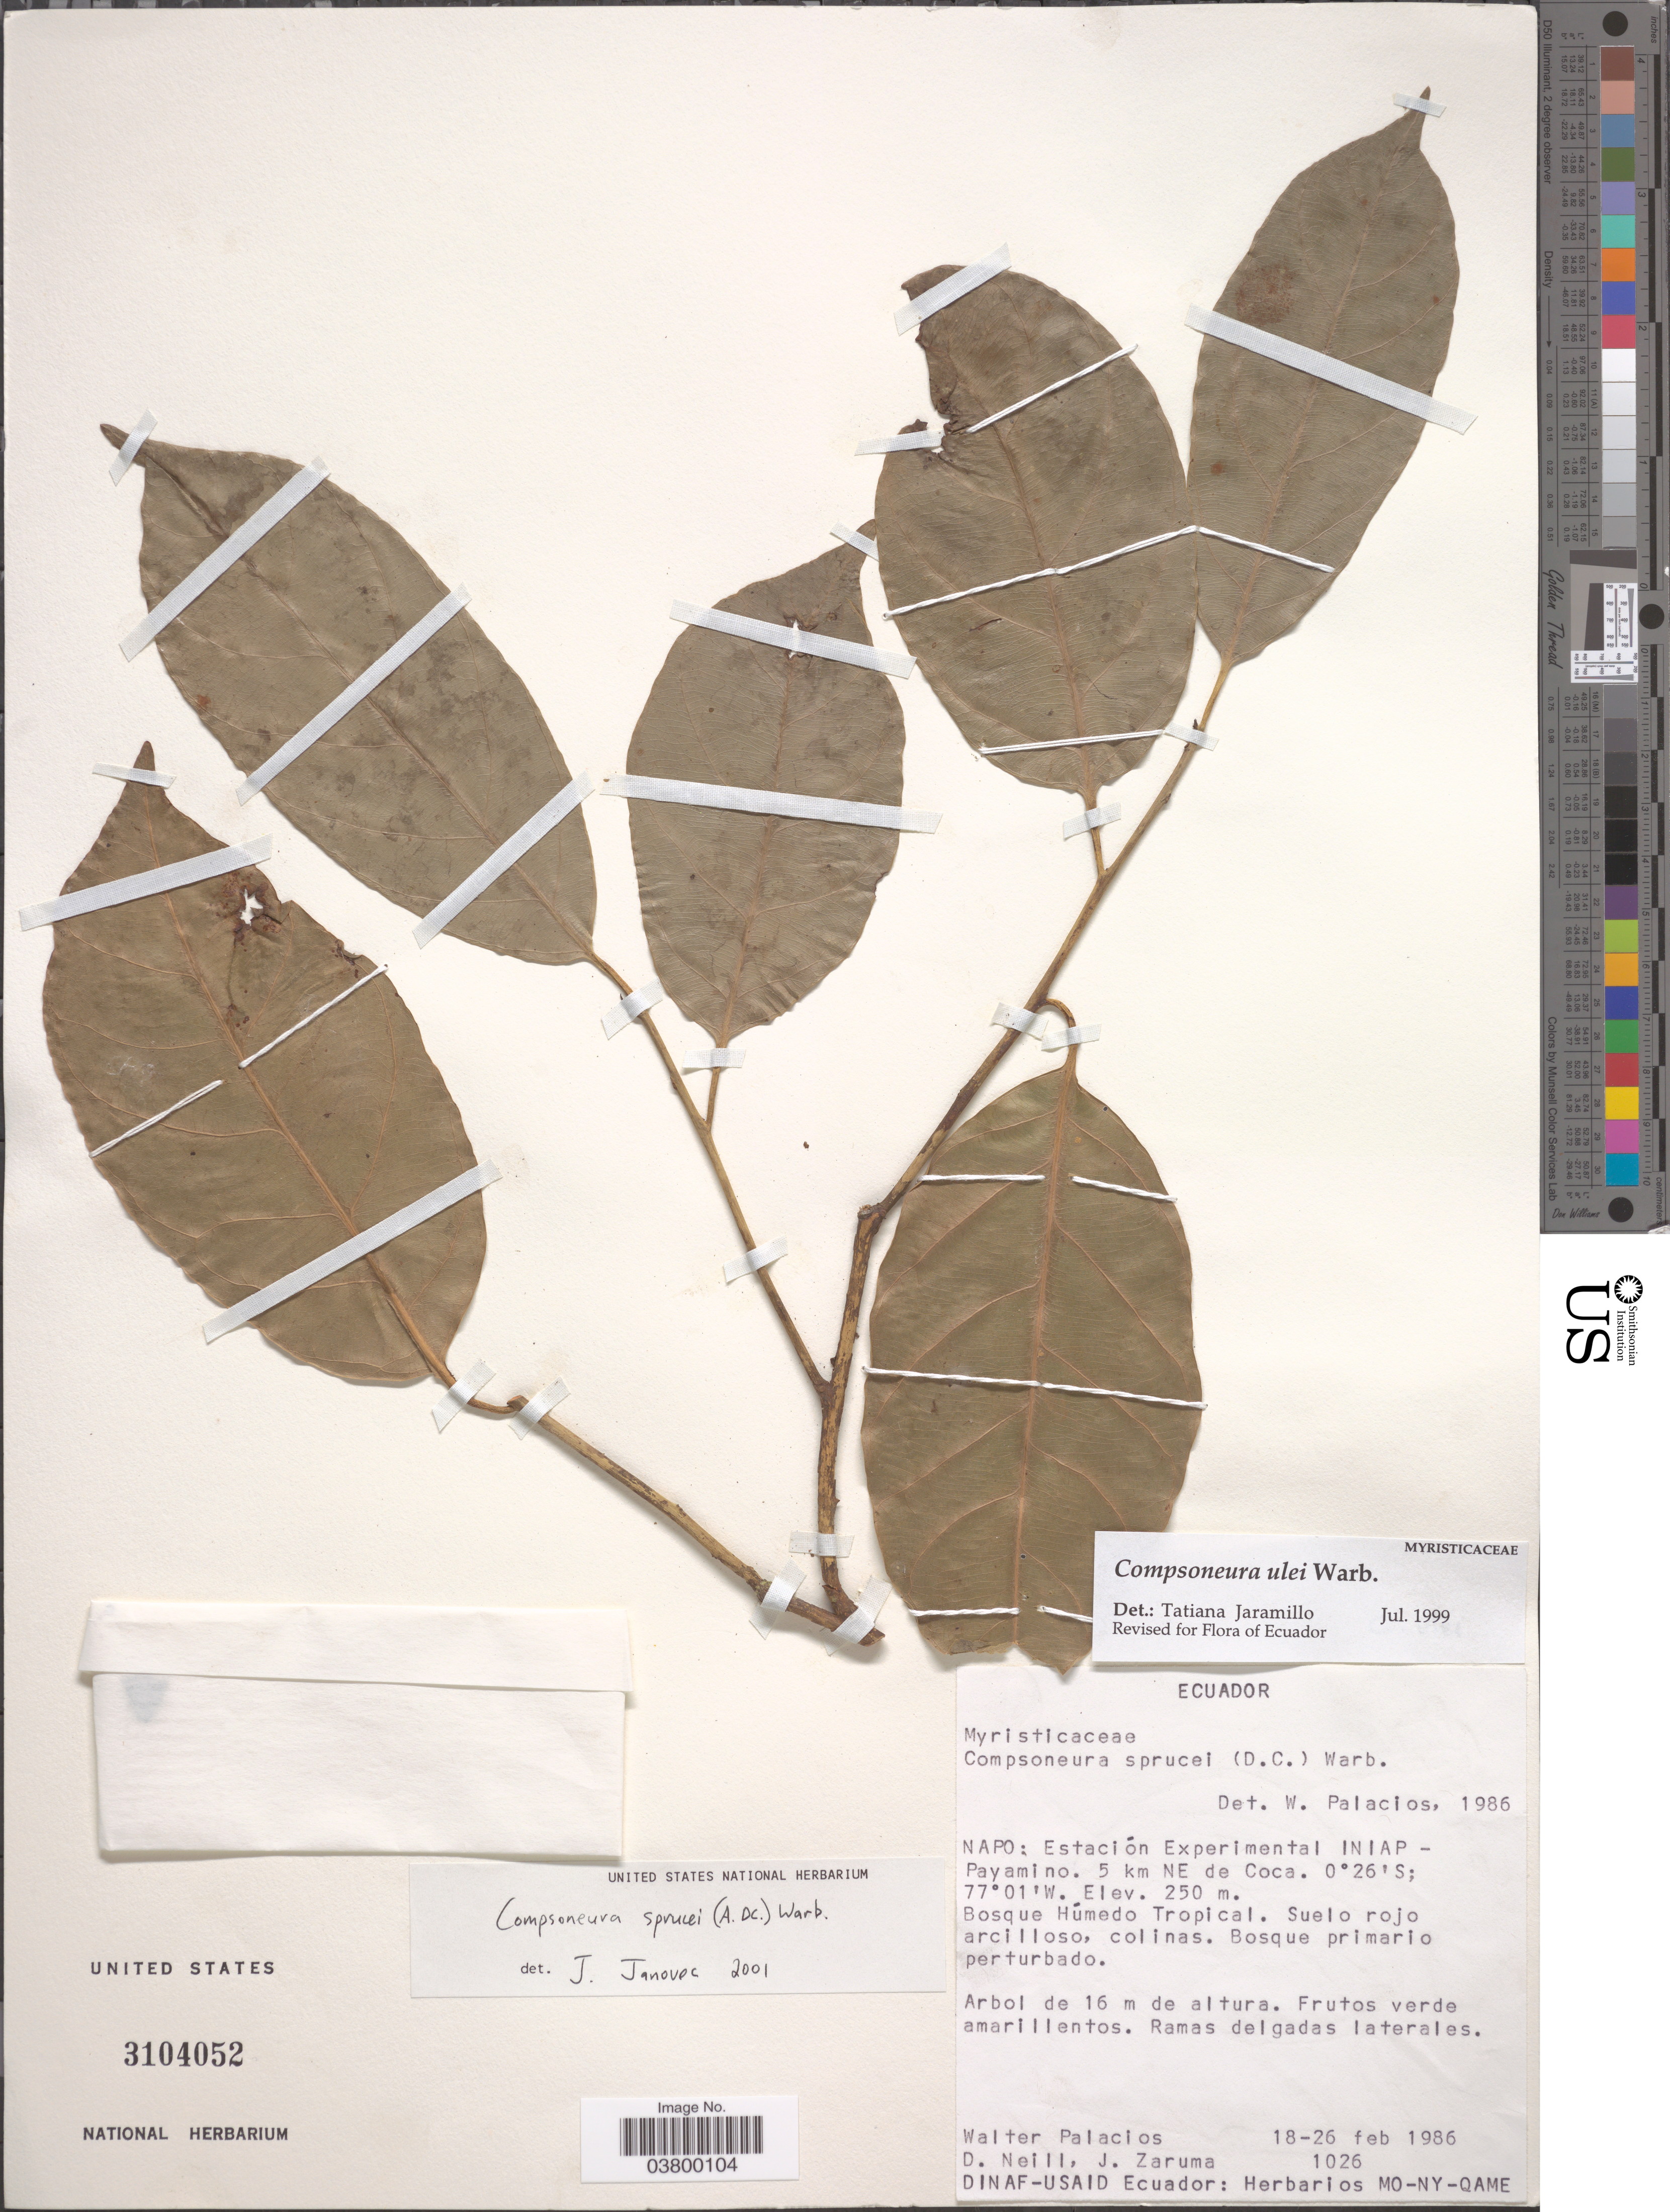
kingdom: Plantae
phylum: Tracheophyta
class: Magnoliopsida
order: Magnoliales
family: Myristicaceae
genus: Compsoneura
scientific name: Compsoneura sprucei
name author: (A. DC.) Warb.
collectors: W. Palacios, D. Neill & J. Zaruma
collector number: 1026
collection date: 1986-02-18/1986-02-26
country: Ecuador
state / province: Napo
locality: Estación Experimental INIAP-Payamino. 5 km NE de Coca.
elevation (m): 250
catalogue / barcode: US 3104052